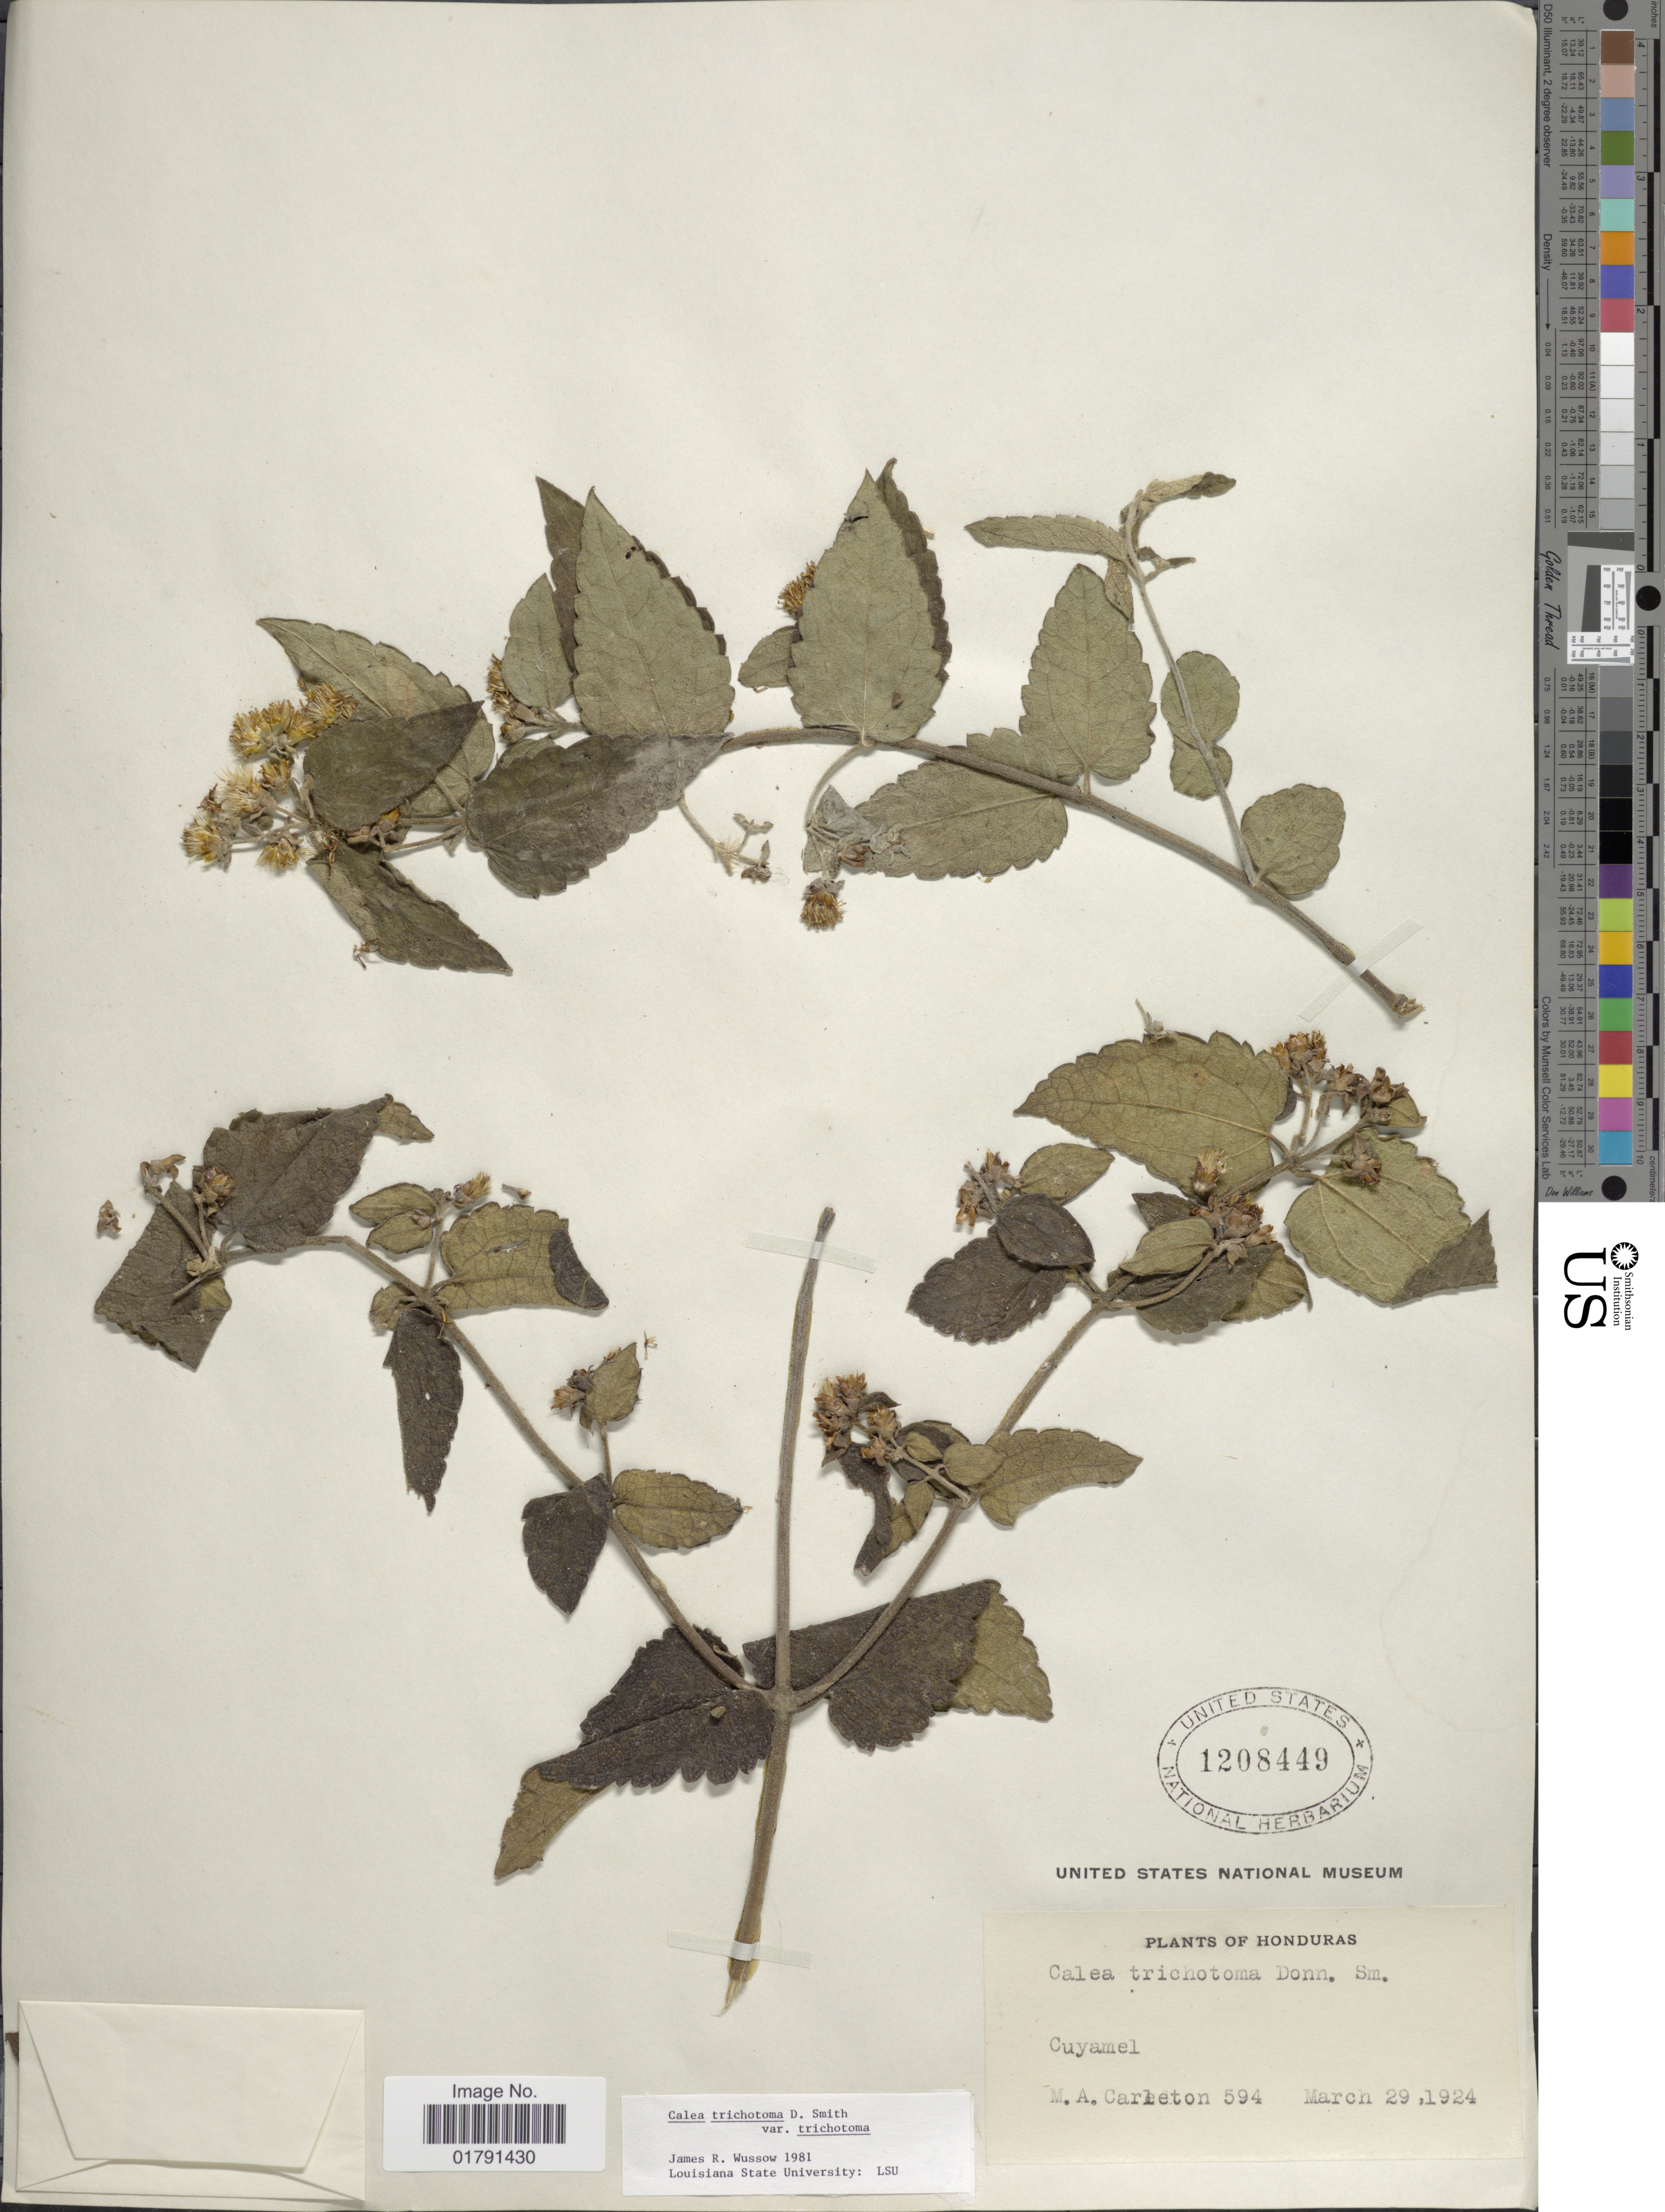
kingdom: Plantae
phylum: Tracheophyta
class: Magnoliopsida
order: Asterales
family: Asteraceae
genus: Calea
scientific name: Calea ternifolia var. ternifolia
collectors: M. A. Carleton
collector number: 594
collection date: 1924-03-29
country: Honduras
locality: Cuyamel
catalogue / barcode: US 1208449